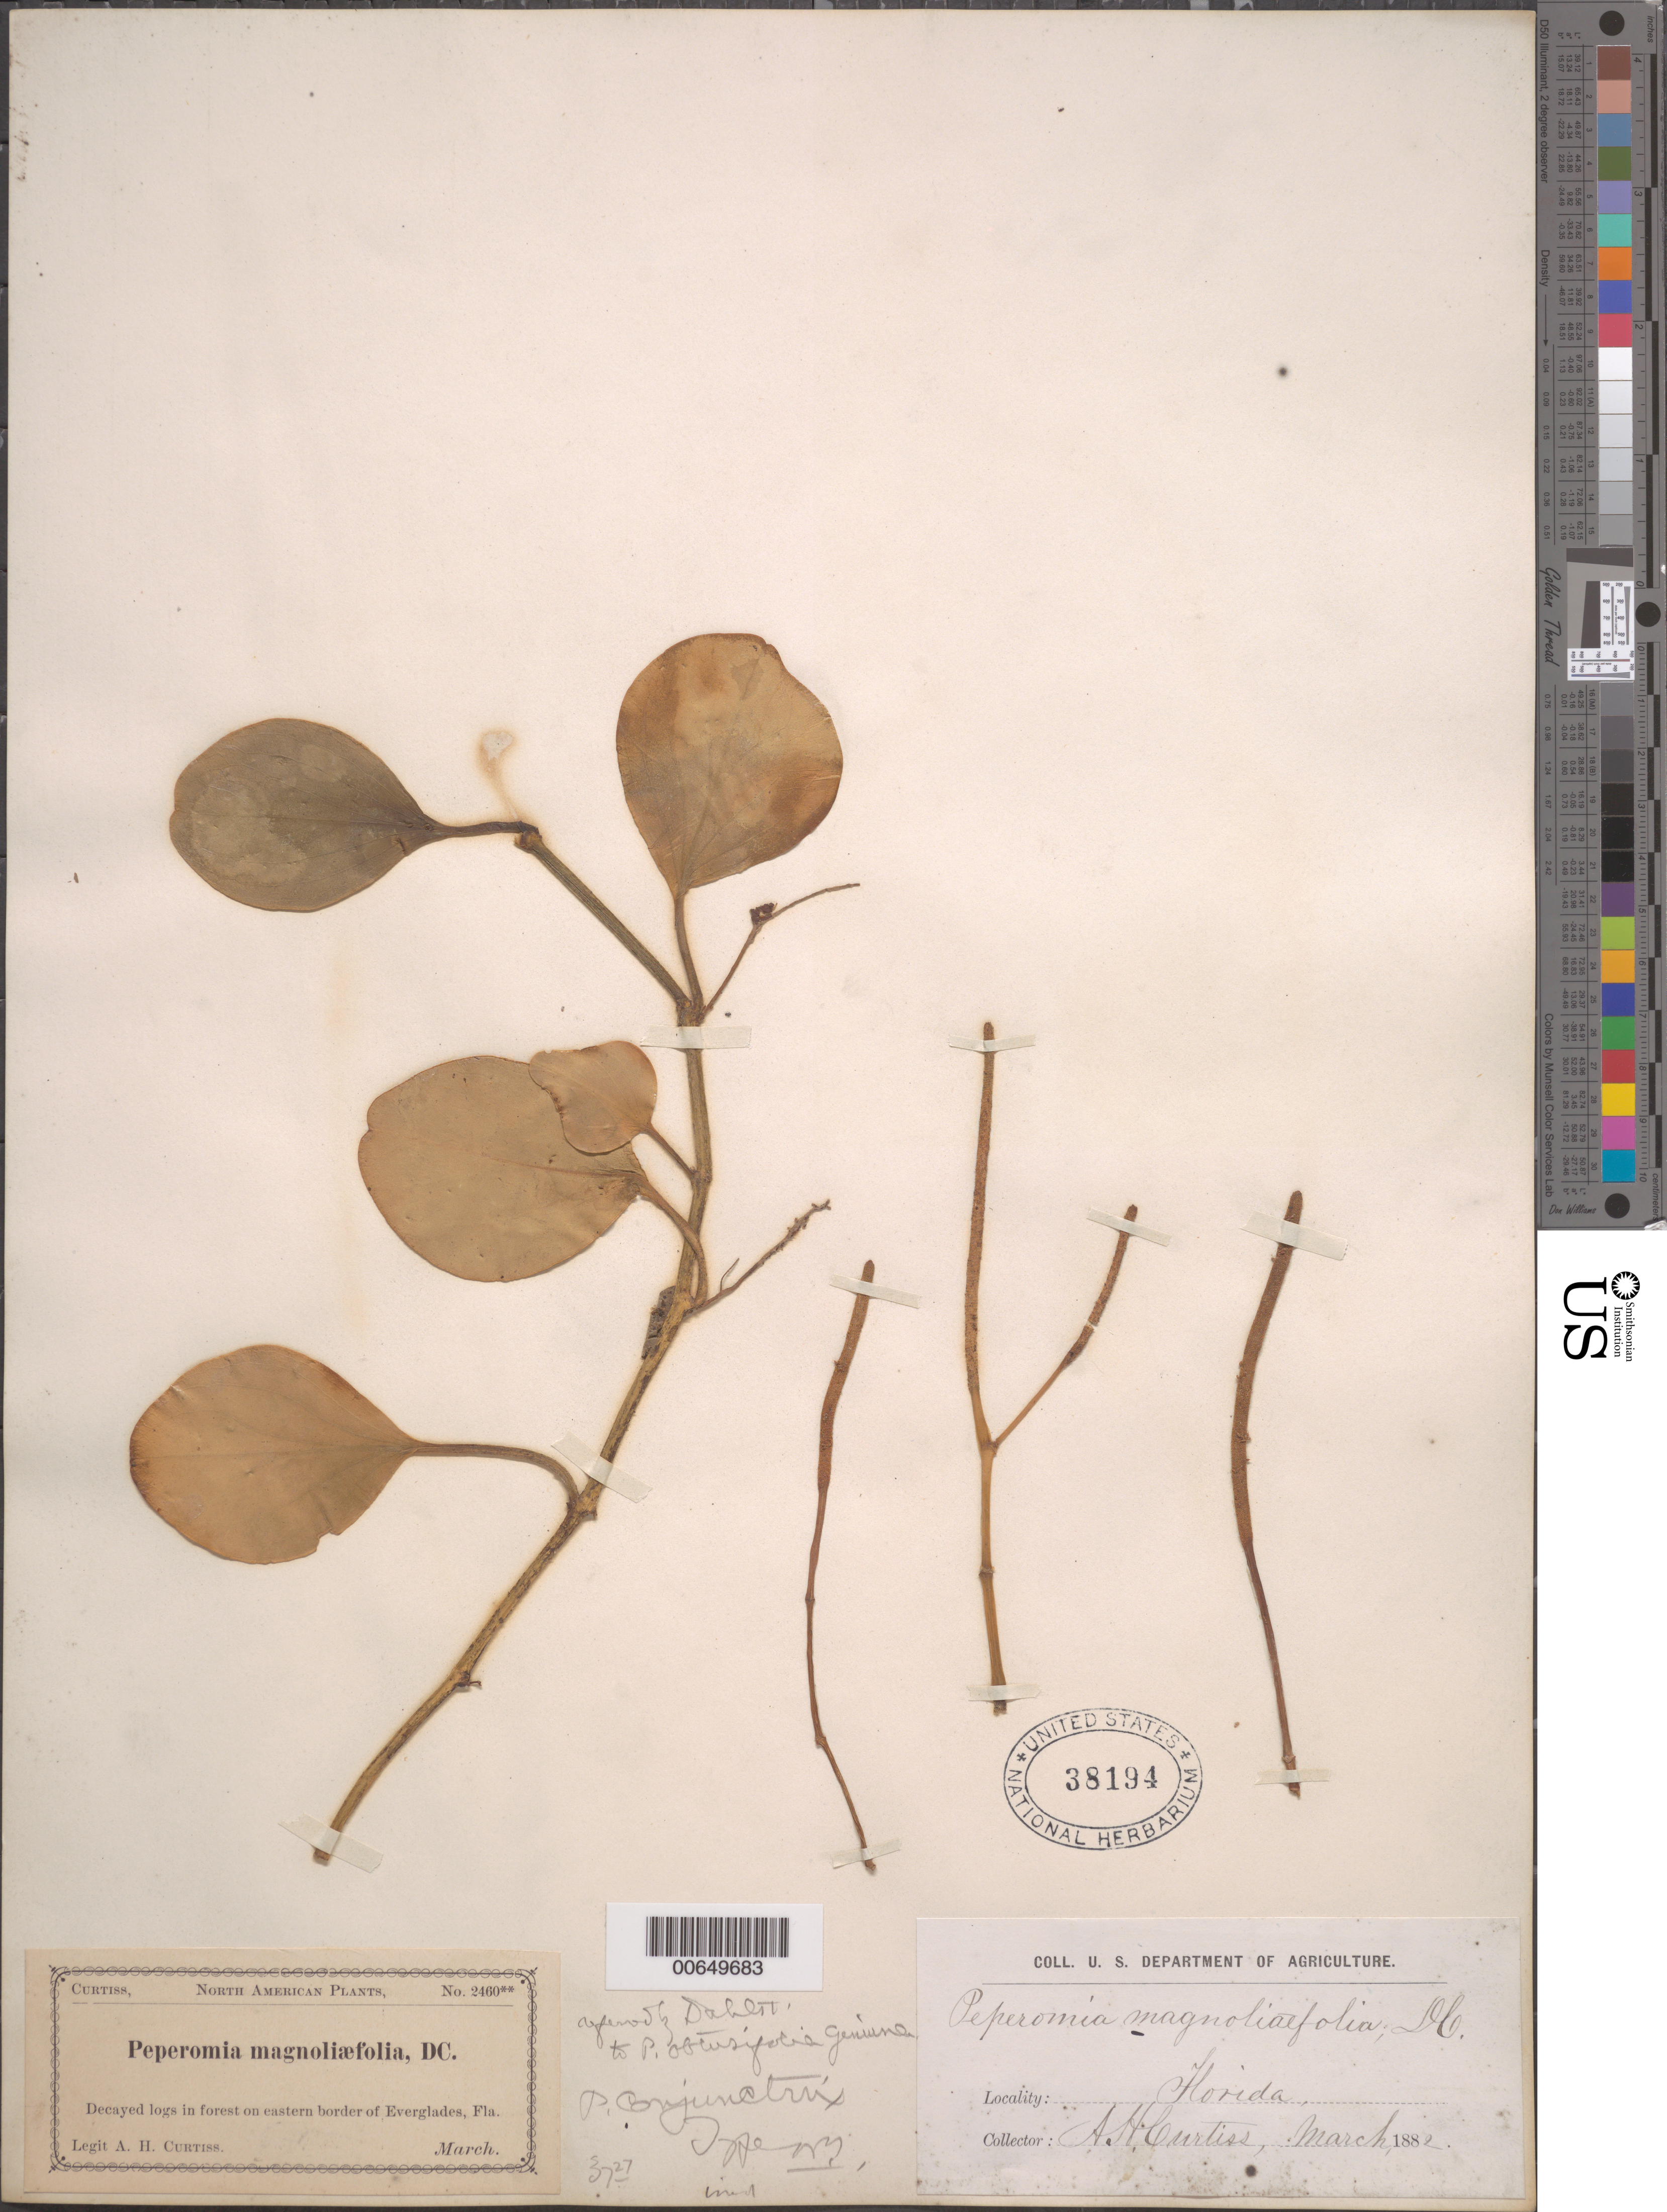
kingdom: Plantae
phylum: Tracheophyta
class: Magnoliopsida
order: Piperales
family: Piperaceae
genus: Peperomia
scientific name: Peperomia obtusifolia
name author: (L.) A. Dietr.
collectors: A. H. Curtiss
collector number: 2460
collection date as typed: Mar 1882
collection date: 1882-03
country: United States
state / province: Florida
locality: On eastern border of Everglades.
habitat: Decayed logs in forest.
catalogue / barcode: US 38194